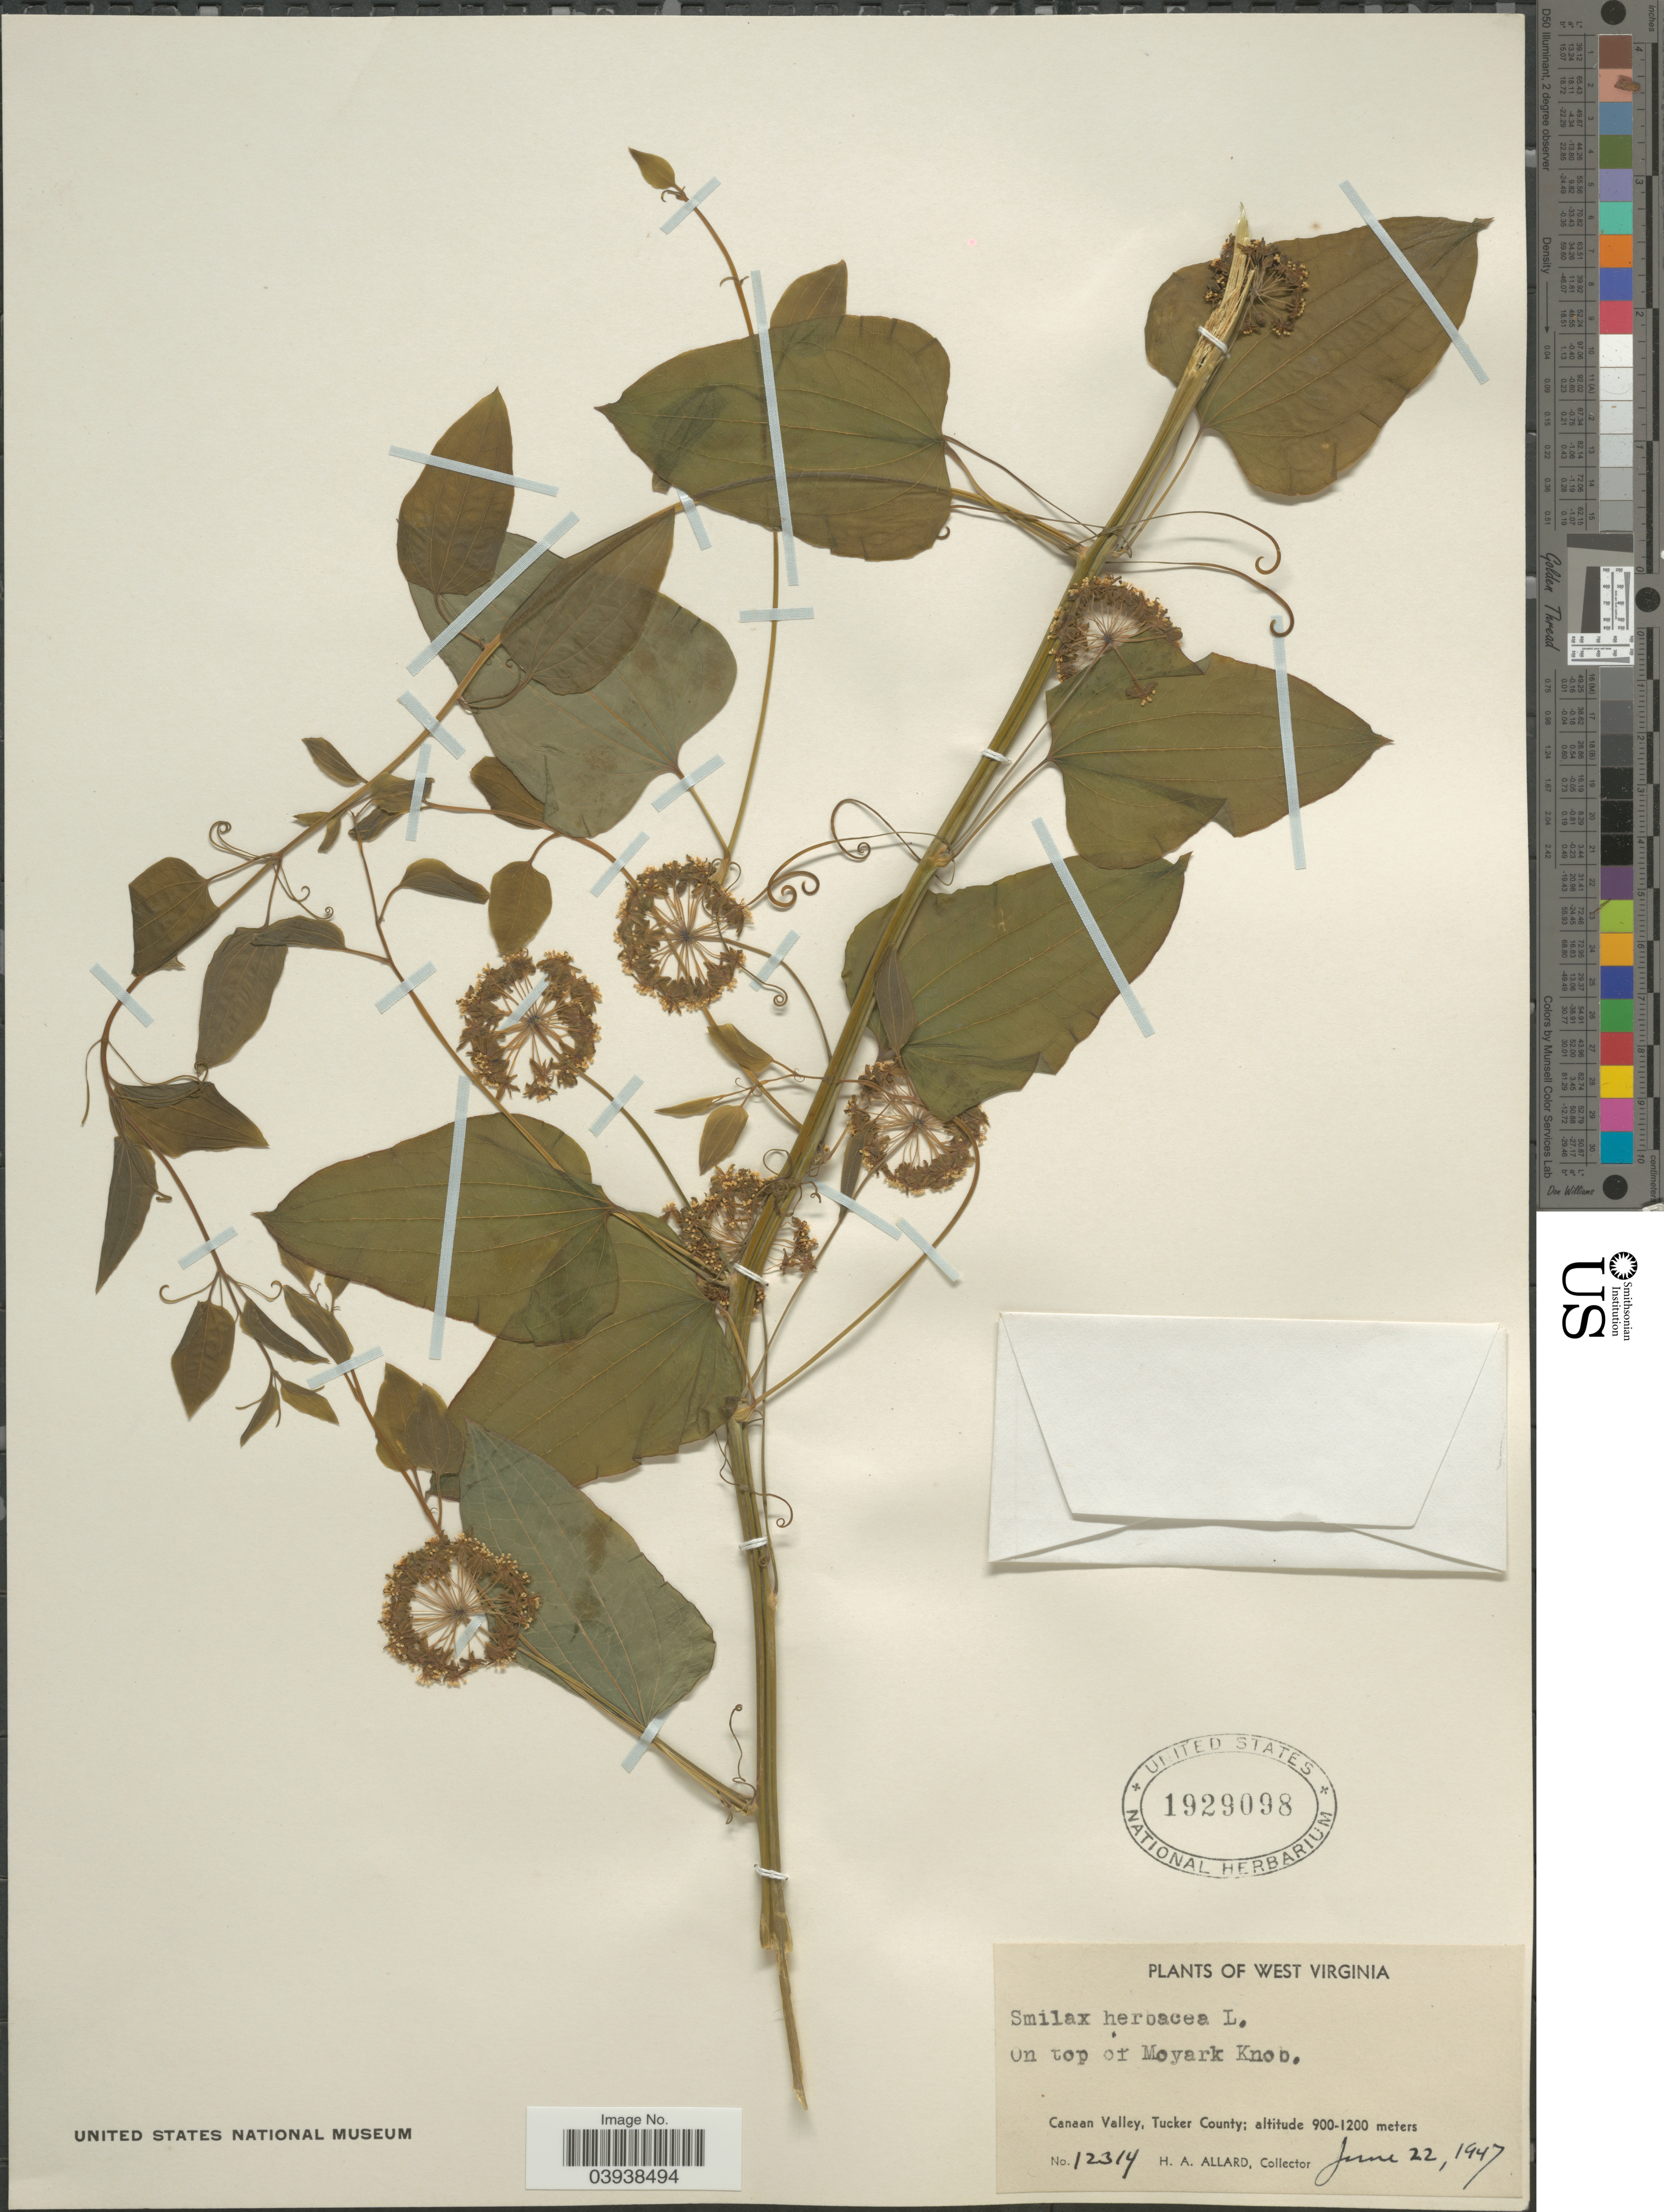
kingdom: Plantae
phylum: Tracheophyta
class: Liliopsida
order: Liliales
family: Smilacaceae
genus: Smilax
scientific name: Smilax herbacea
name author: L.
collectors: H. A. Allard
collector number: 12314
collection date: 1947-06-22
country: United States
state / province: West Virginia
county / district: Tucker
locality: On top of Moyark Knob. Canaan Valley, Tucker County.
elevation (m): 900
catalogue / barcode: US 1929098